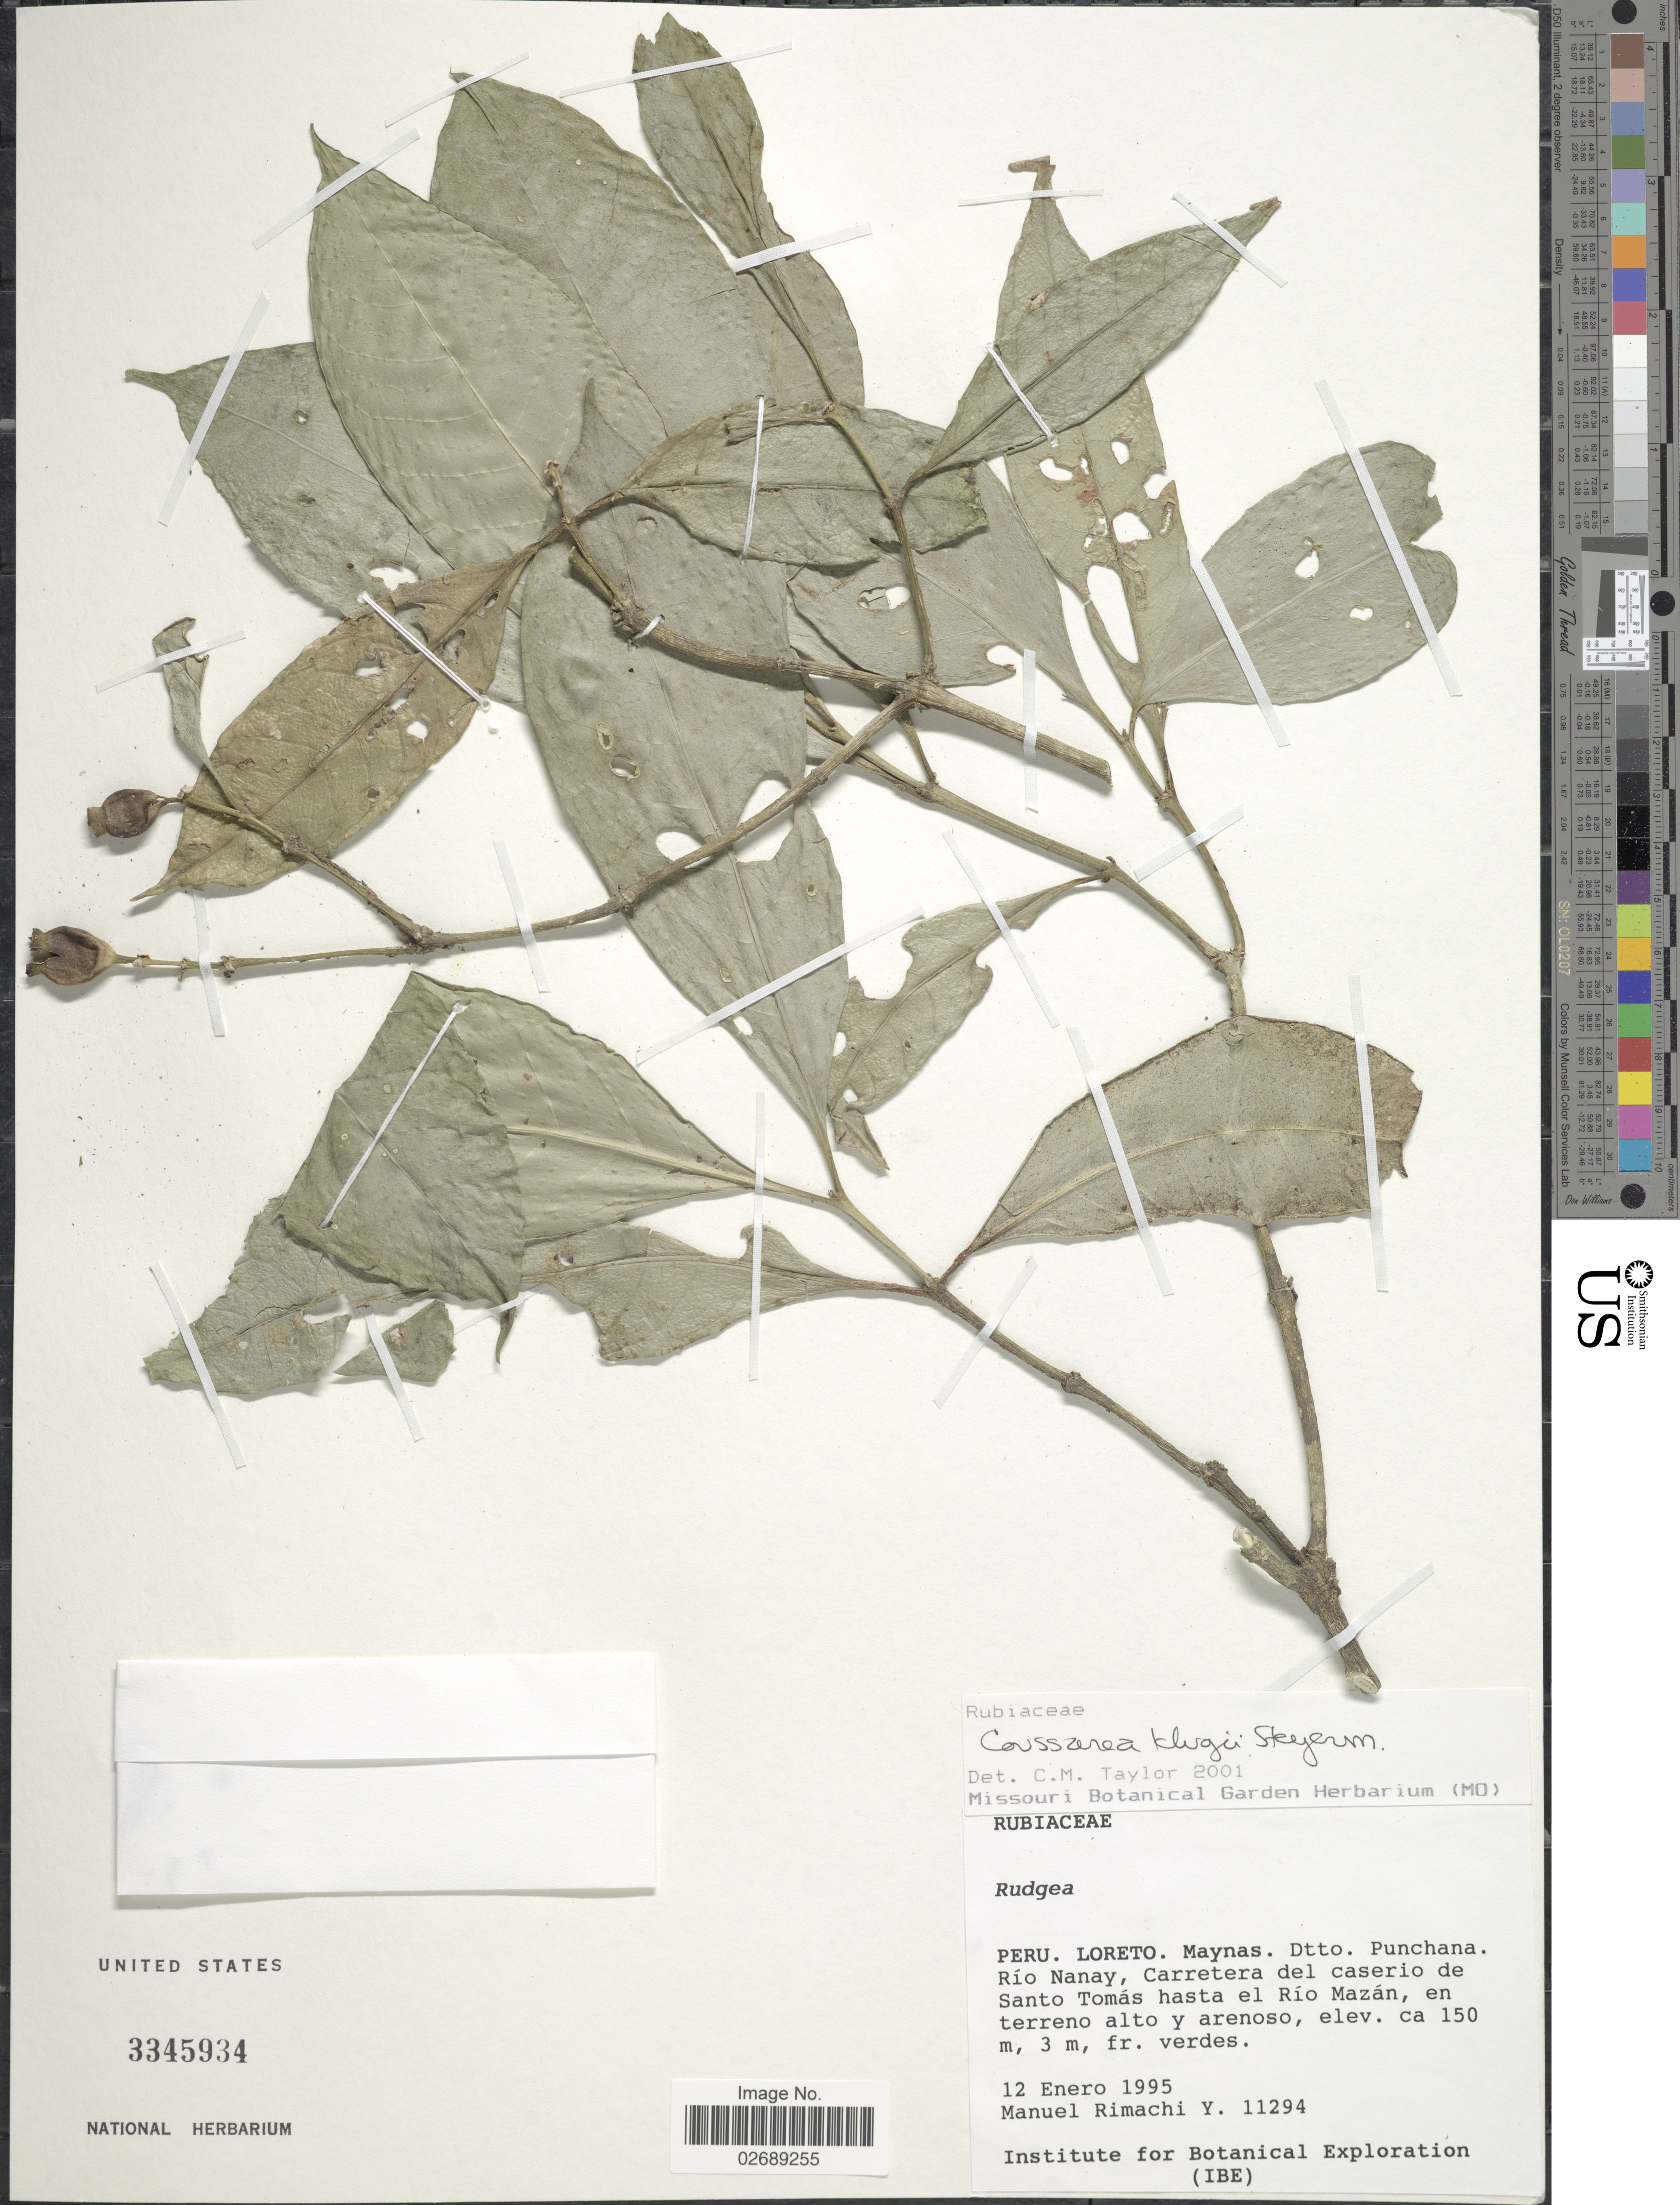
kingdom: Plantae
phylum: Tracheophyta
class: Magnoliopsida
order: Gentianales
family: Rubiaceae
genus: Coussarea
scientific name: Coussarea klugii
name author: Steyerm.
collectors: M. Rimachi Y.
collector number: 11294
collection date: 1995-01-12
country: Peru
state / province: Loreto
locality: Maynas: Dtto. Punchana. Rio Nanay, Carretera del caserio de Santo Tomas hasta el Rio Mazan, en terreno alto y arenoso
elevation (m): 150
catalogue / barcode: US 3345934